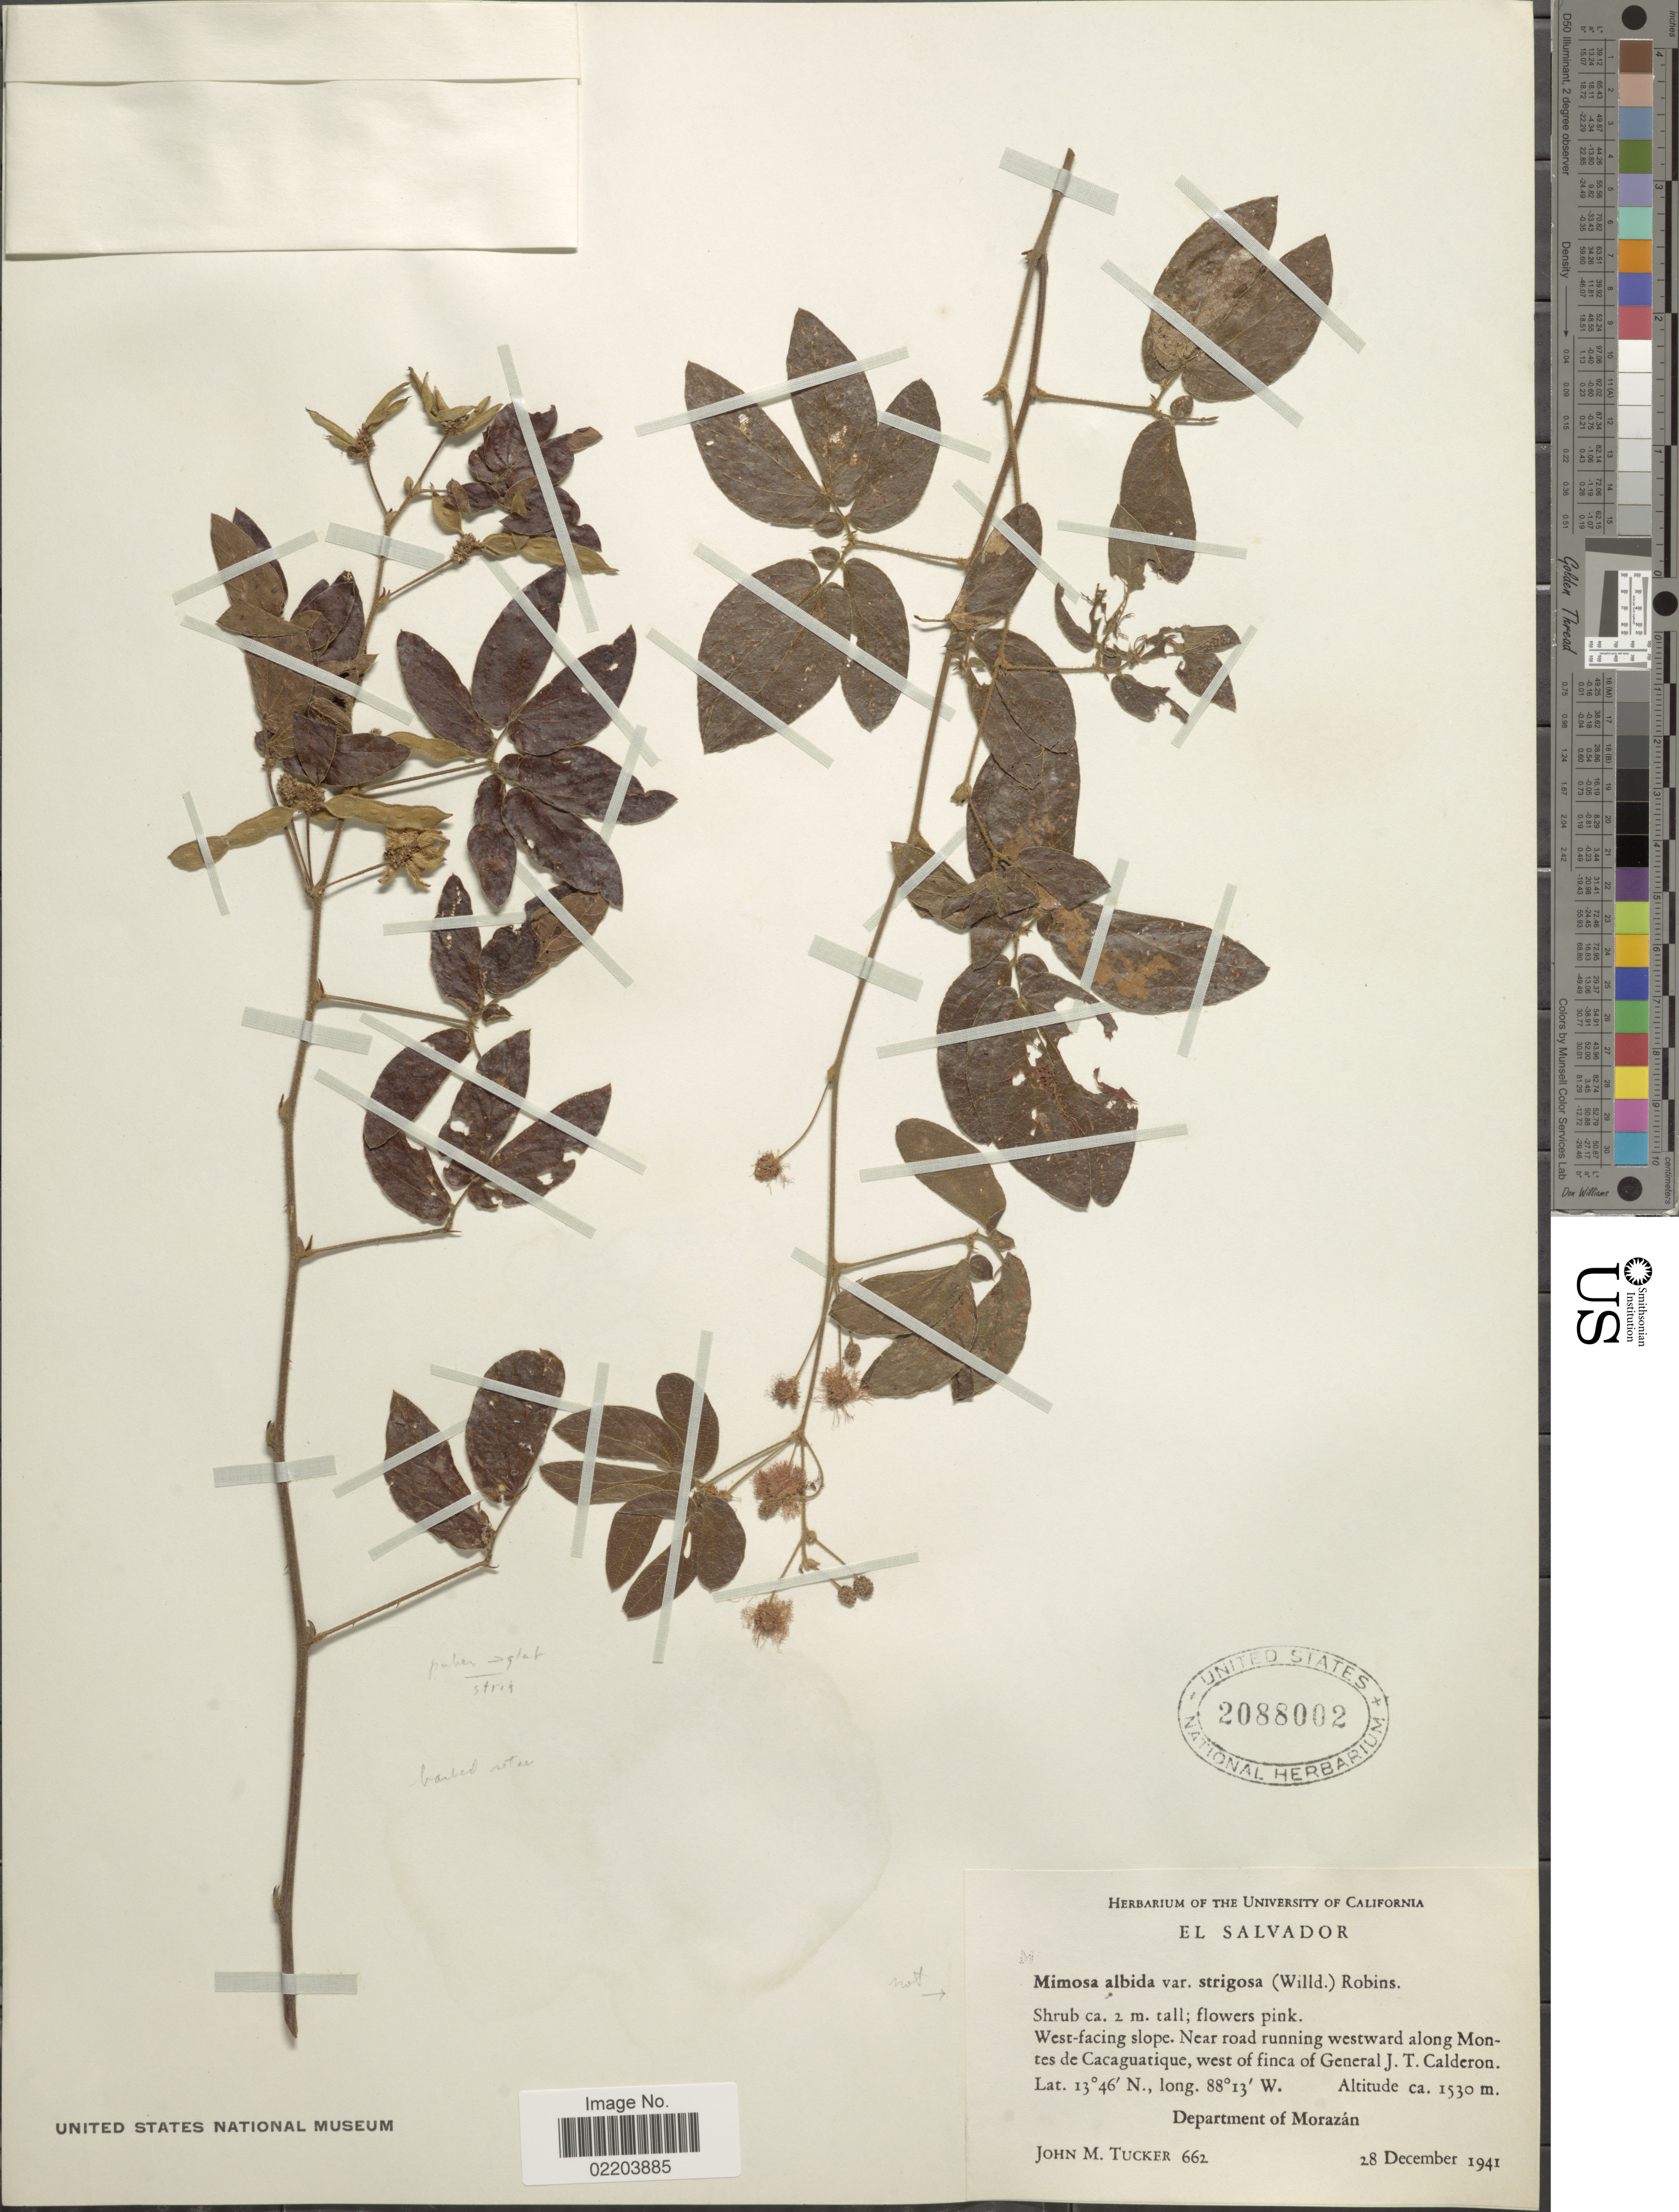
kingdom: Plantae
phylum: Tracheophyta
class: Magnoliopsida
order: Fabales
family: Fabaceae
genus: Mimosa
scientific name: Mimosa albida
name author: Humb. & Bonpl. ex Willd.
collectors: J. M. Tucker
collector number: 662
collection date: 1941-12-28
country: Honduras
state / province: Fco. Morazán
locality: West-facing slope. Near road running westward along Montes de Cacaguatique, west of finca of General J.T. Calderon, Department of Morazán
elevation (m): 1530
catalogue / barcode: US 2088002